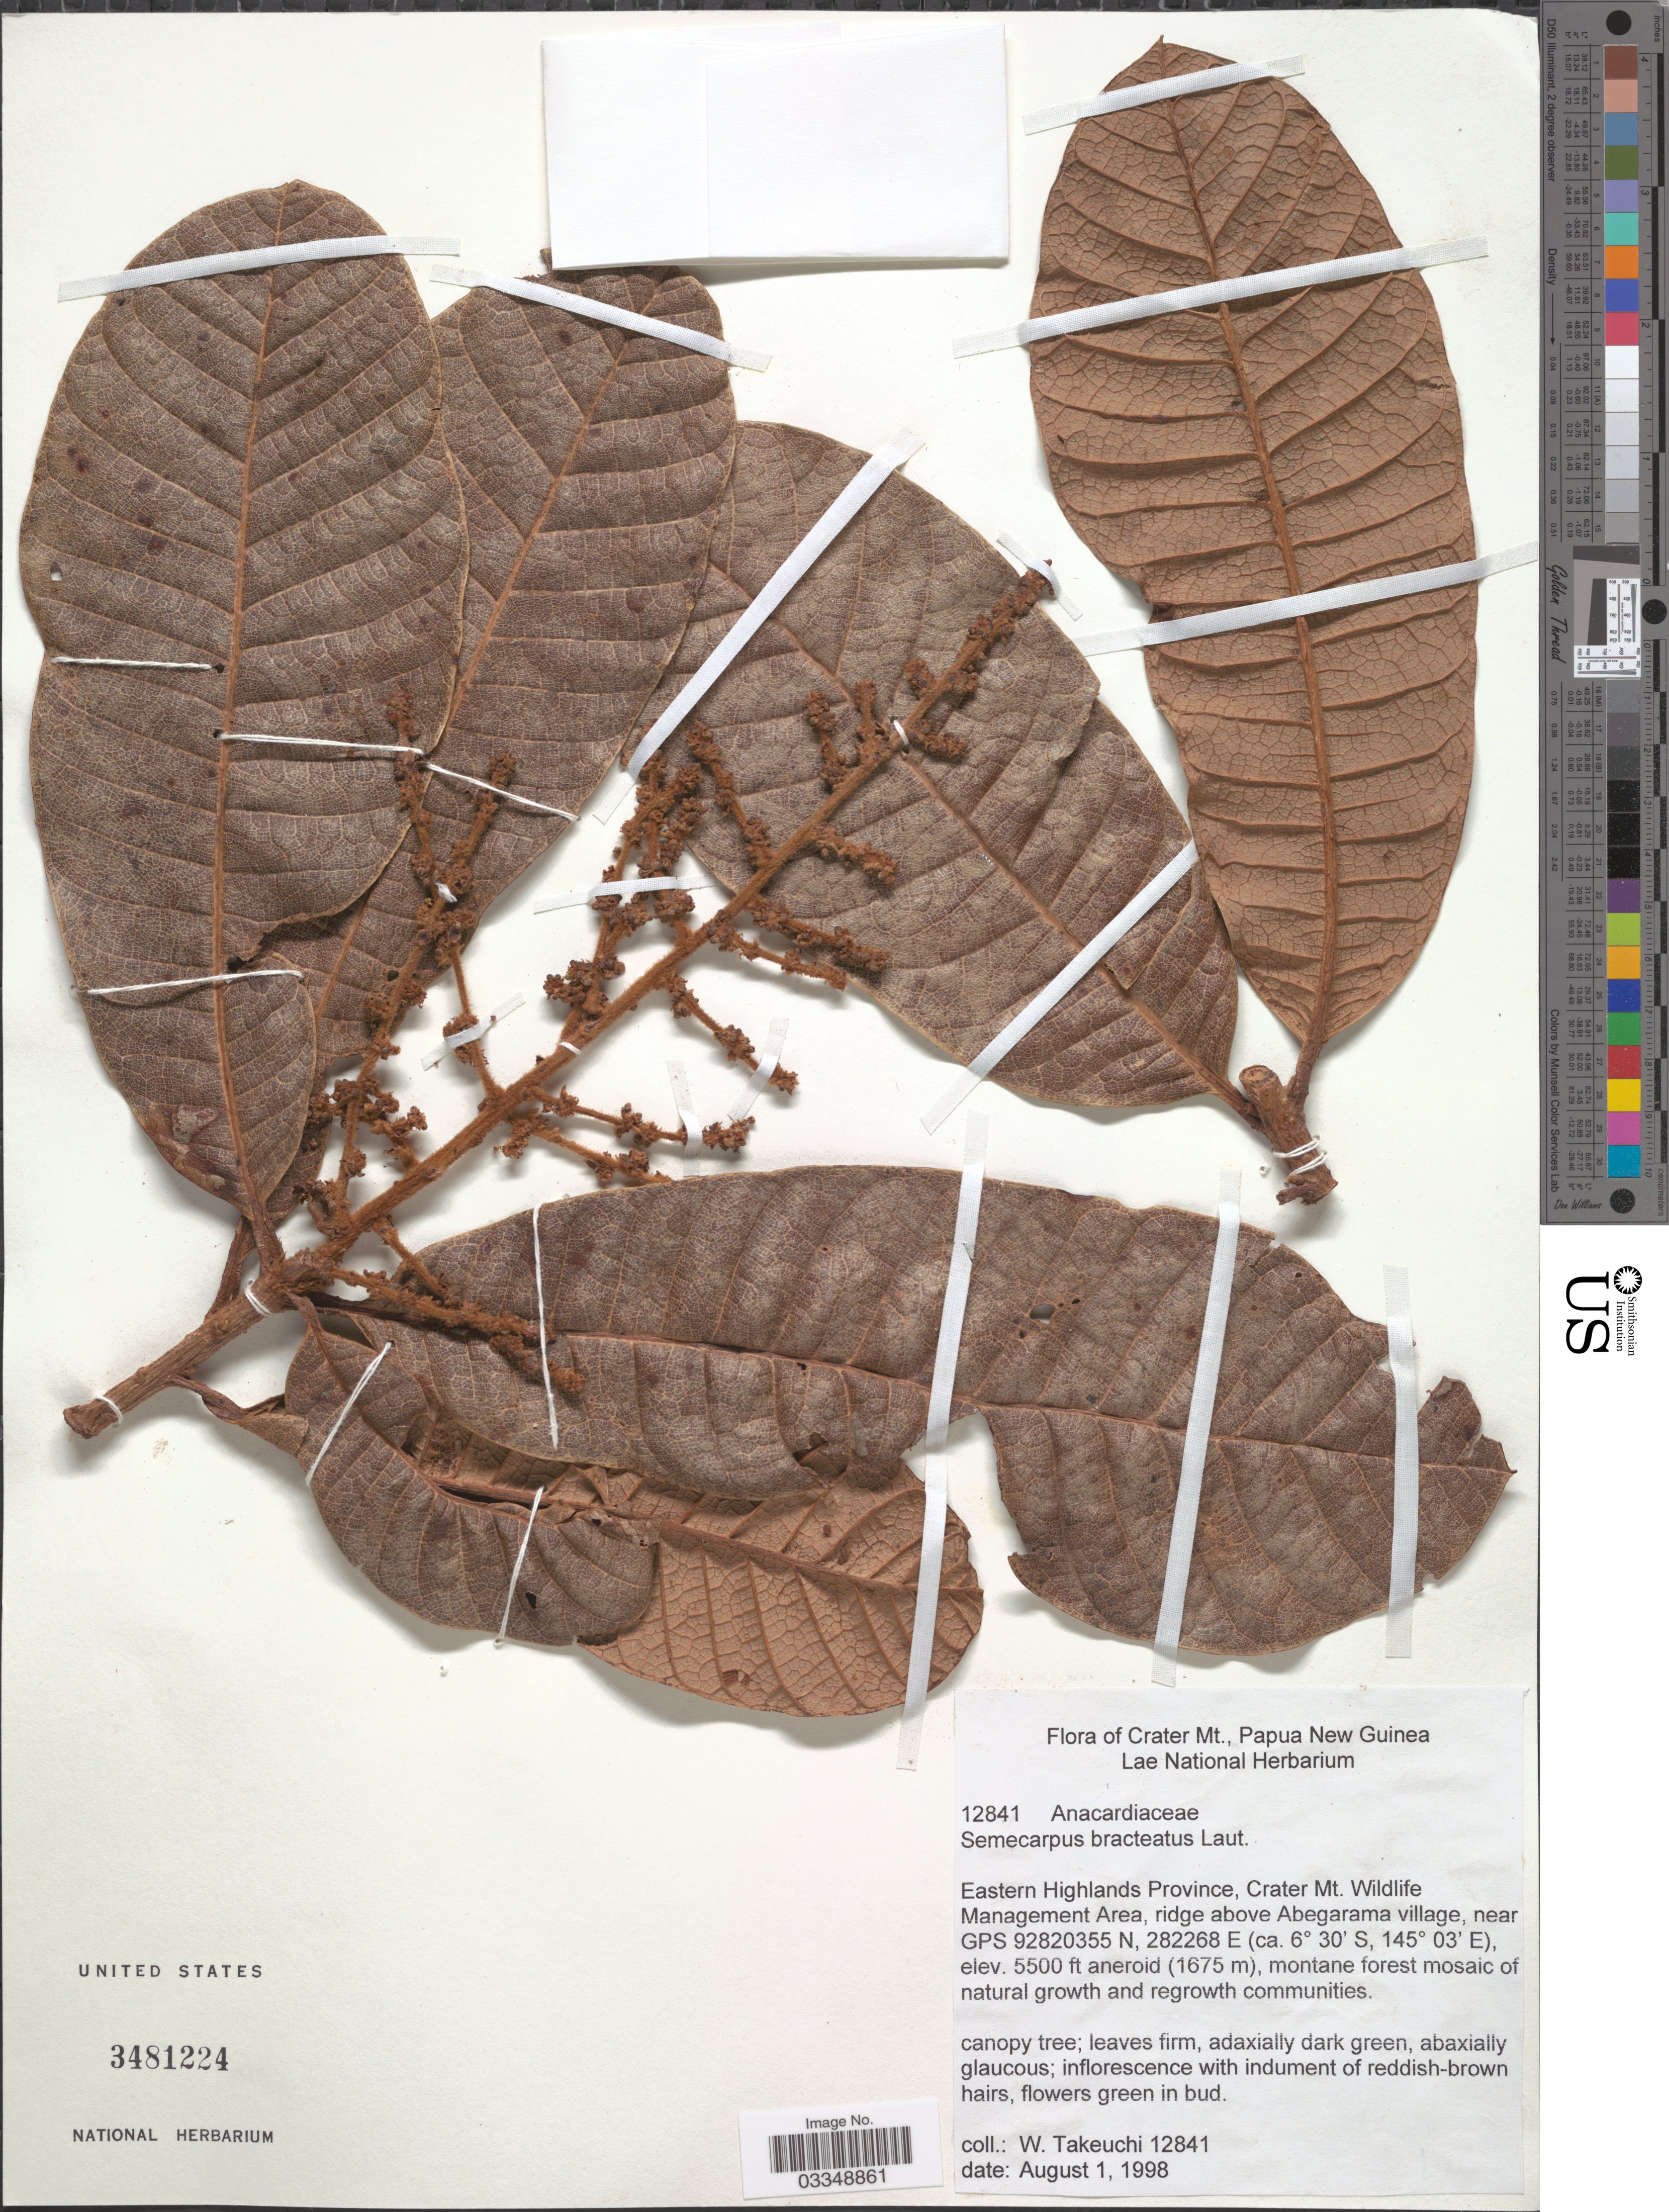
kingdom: Plantae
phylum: Tracheophyta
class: Magnoliopsida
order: Sapindales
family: Anacardiaceae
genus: Semecarpus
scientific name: Semecarpus bracteatus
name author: Lauterb.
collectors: W. Takeuchi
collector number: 12841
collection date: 1998-08-01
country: Papua New Guinea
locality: Crater. Eastern Highlands Province, Crater Mt. Wildlife Management Area, ridge above Abegarama village, near GPS 92820355 N, 282268 E.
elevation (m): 1676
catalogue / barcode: US 3481224